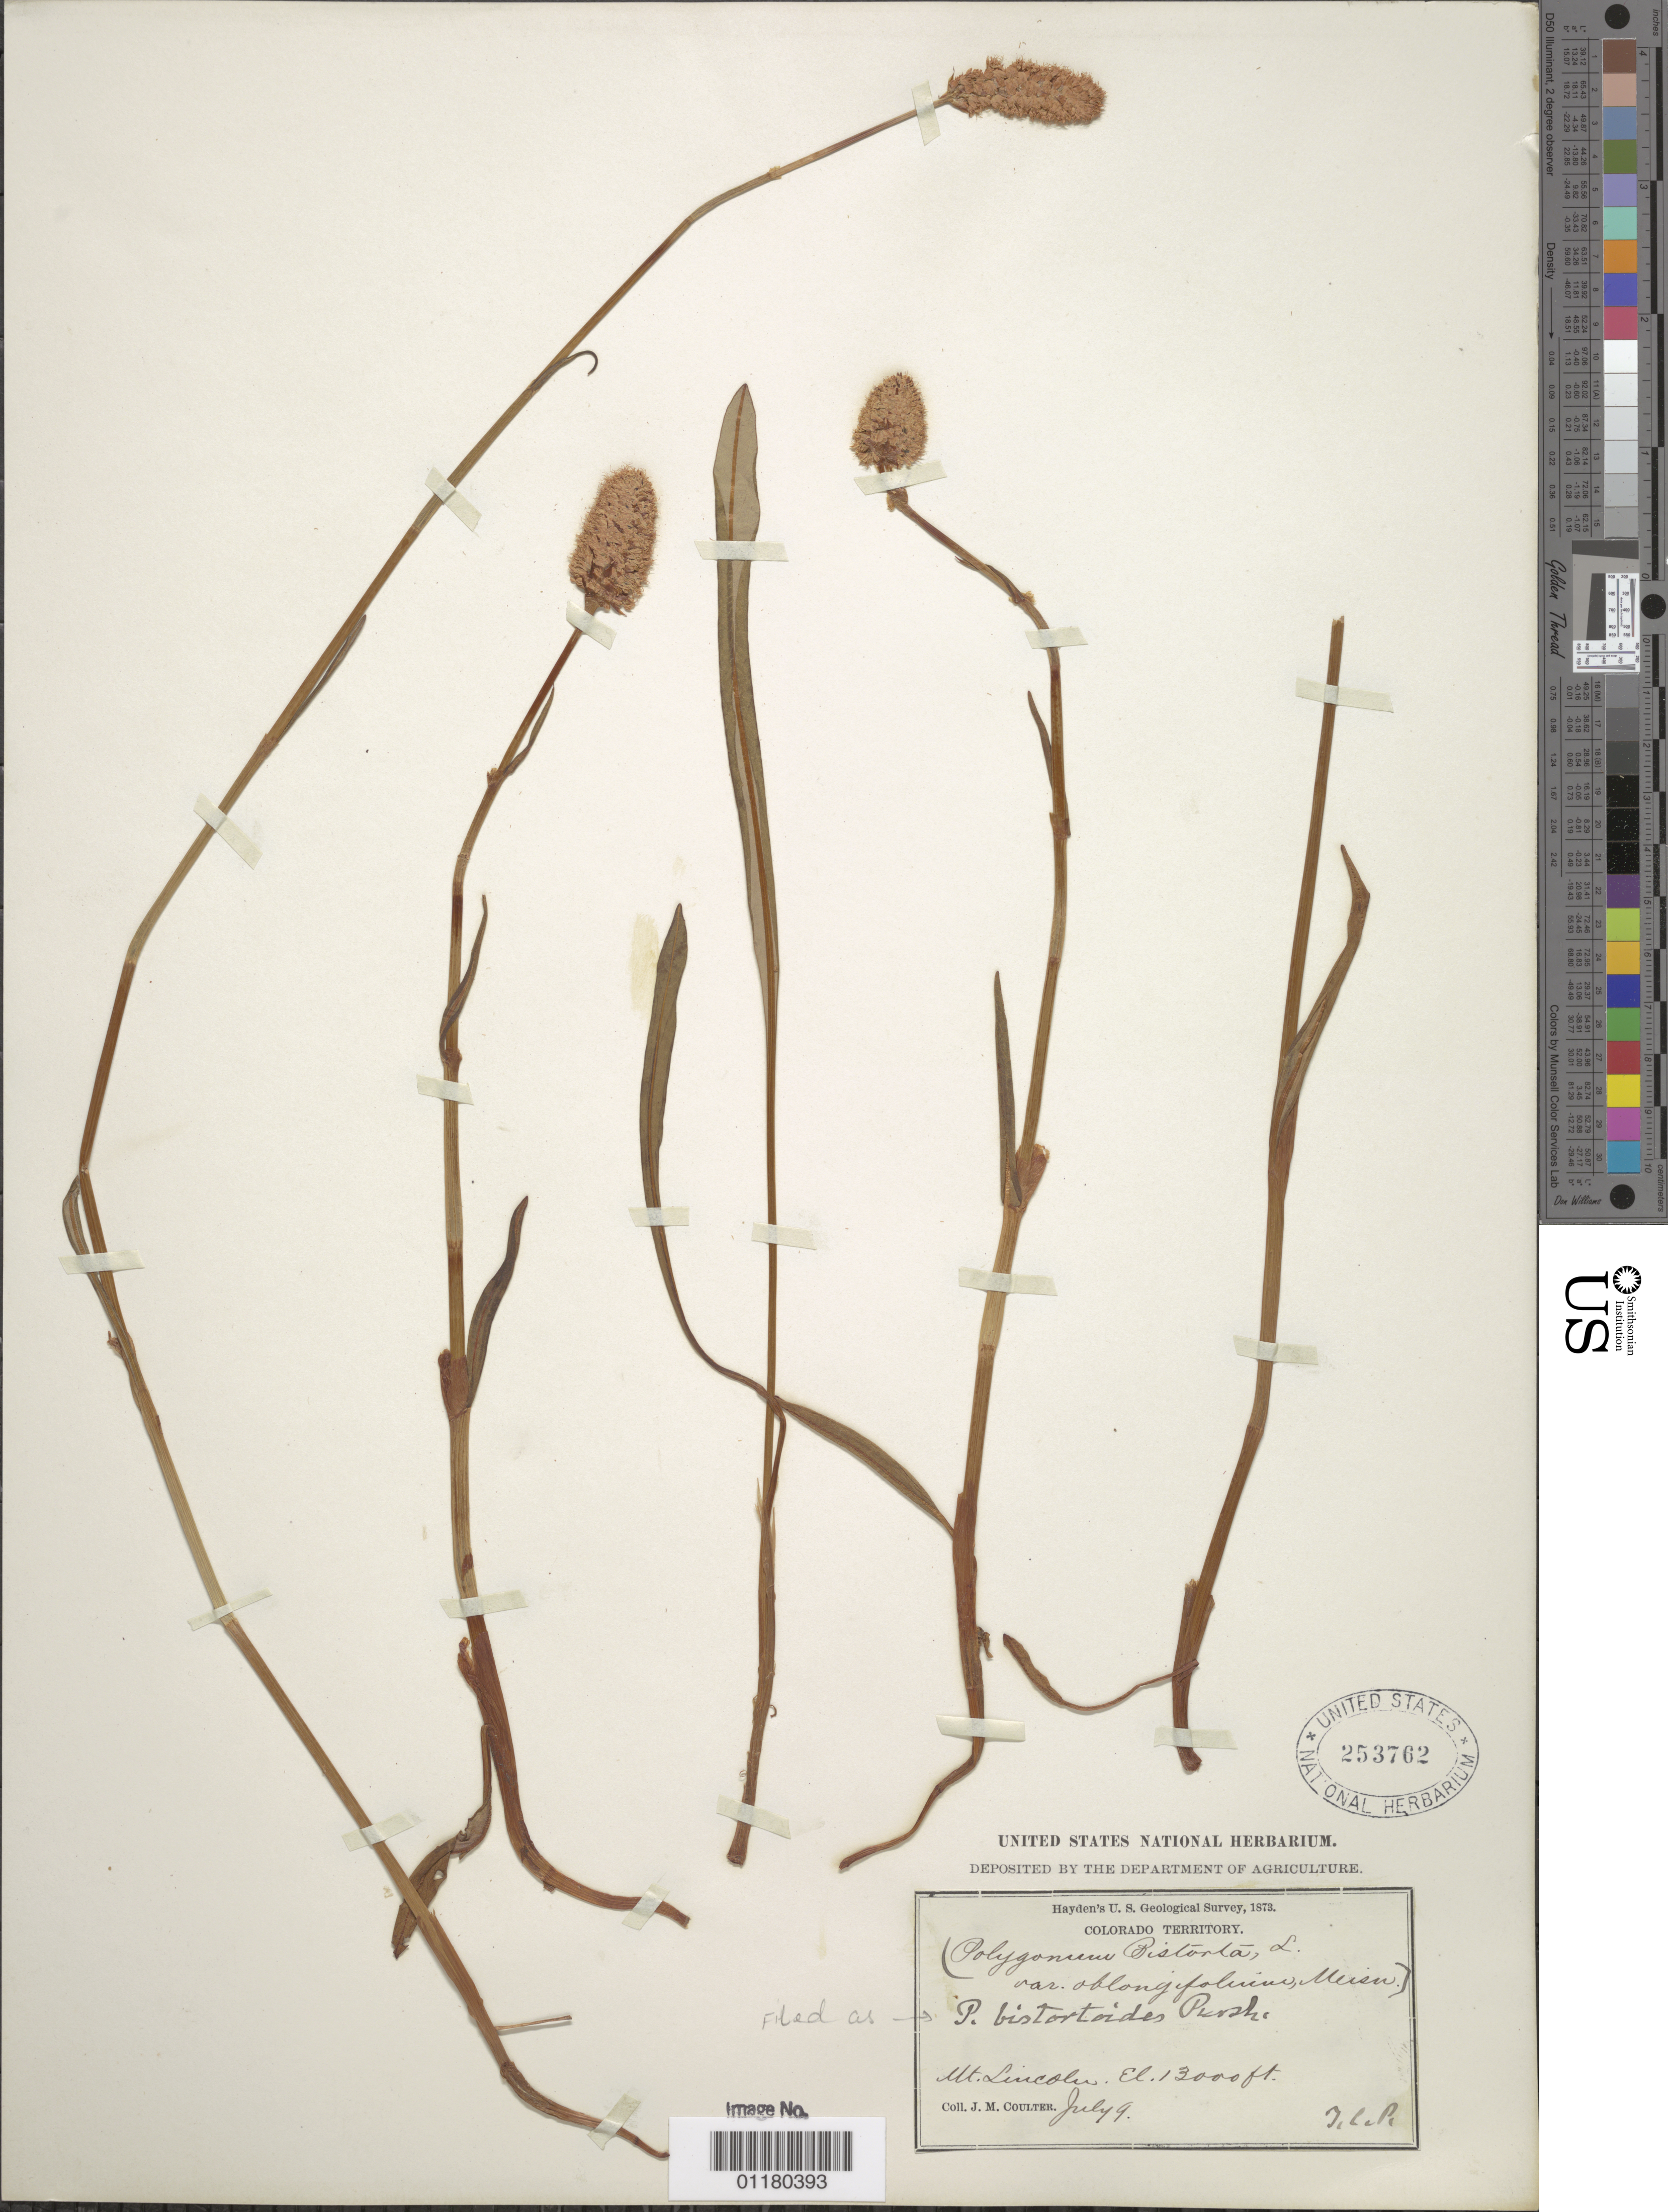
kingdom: Plantae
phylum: Tracheophyta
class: Magnoliopsida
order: Caryophyllales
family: Polygonaceae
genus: Bistorta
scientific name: Bistorta bistortoides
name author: (Pursh) Small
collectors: J. M. Coulter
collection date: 1873-07-09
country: United States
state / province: Colorado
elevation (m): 3962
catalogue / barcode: US 253762